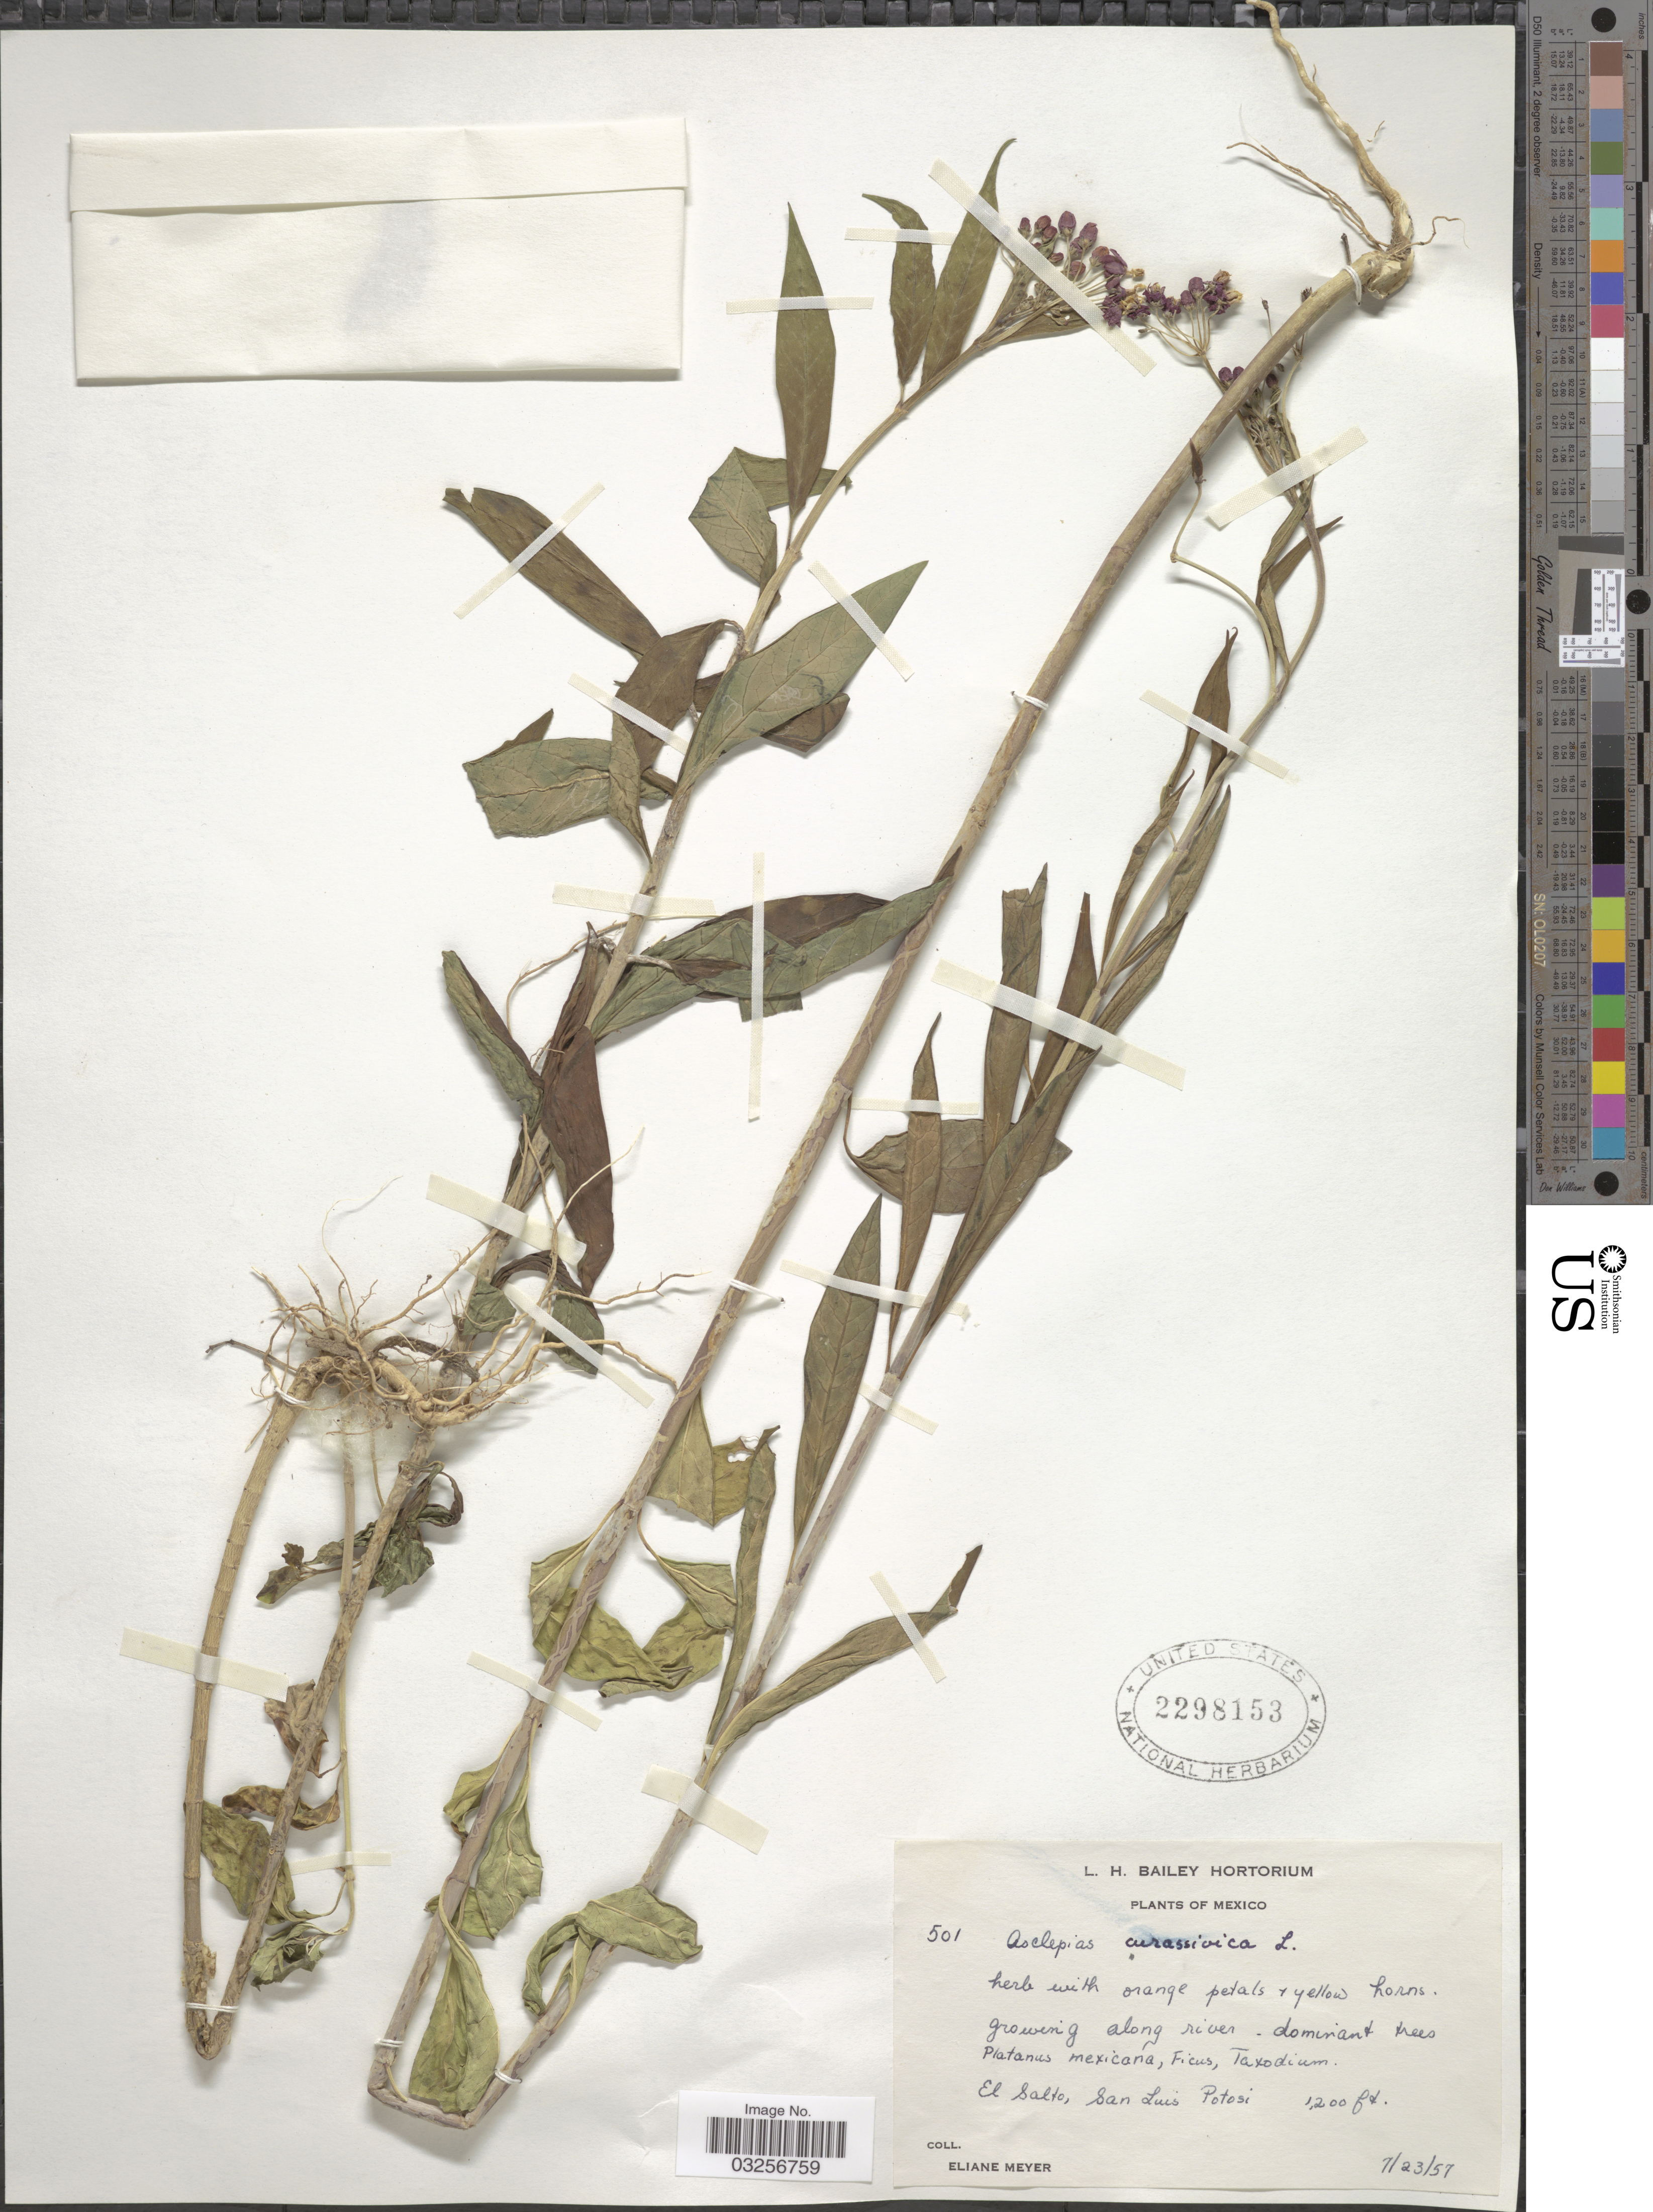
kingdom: Plantae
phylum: Tracheophyta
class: Magnoliopsida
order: Gentianales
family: Apocynaceae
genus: Asclepias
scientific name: Asclepias curassavica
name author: L.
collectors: E. Meyer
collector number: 501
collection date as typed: Transcribed d/m/y: 23/7/57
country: Mexico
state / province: San Luis Potosí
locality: El Salto.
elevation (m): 366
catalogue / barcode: US 2298153